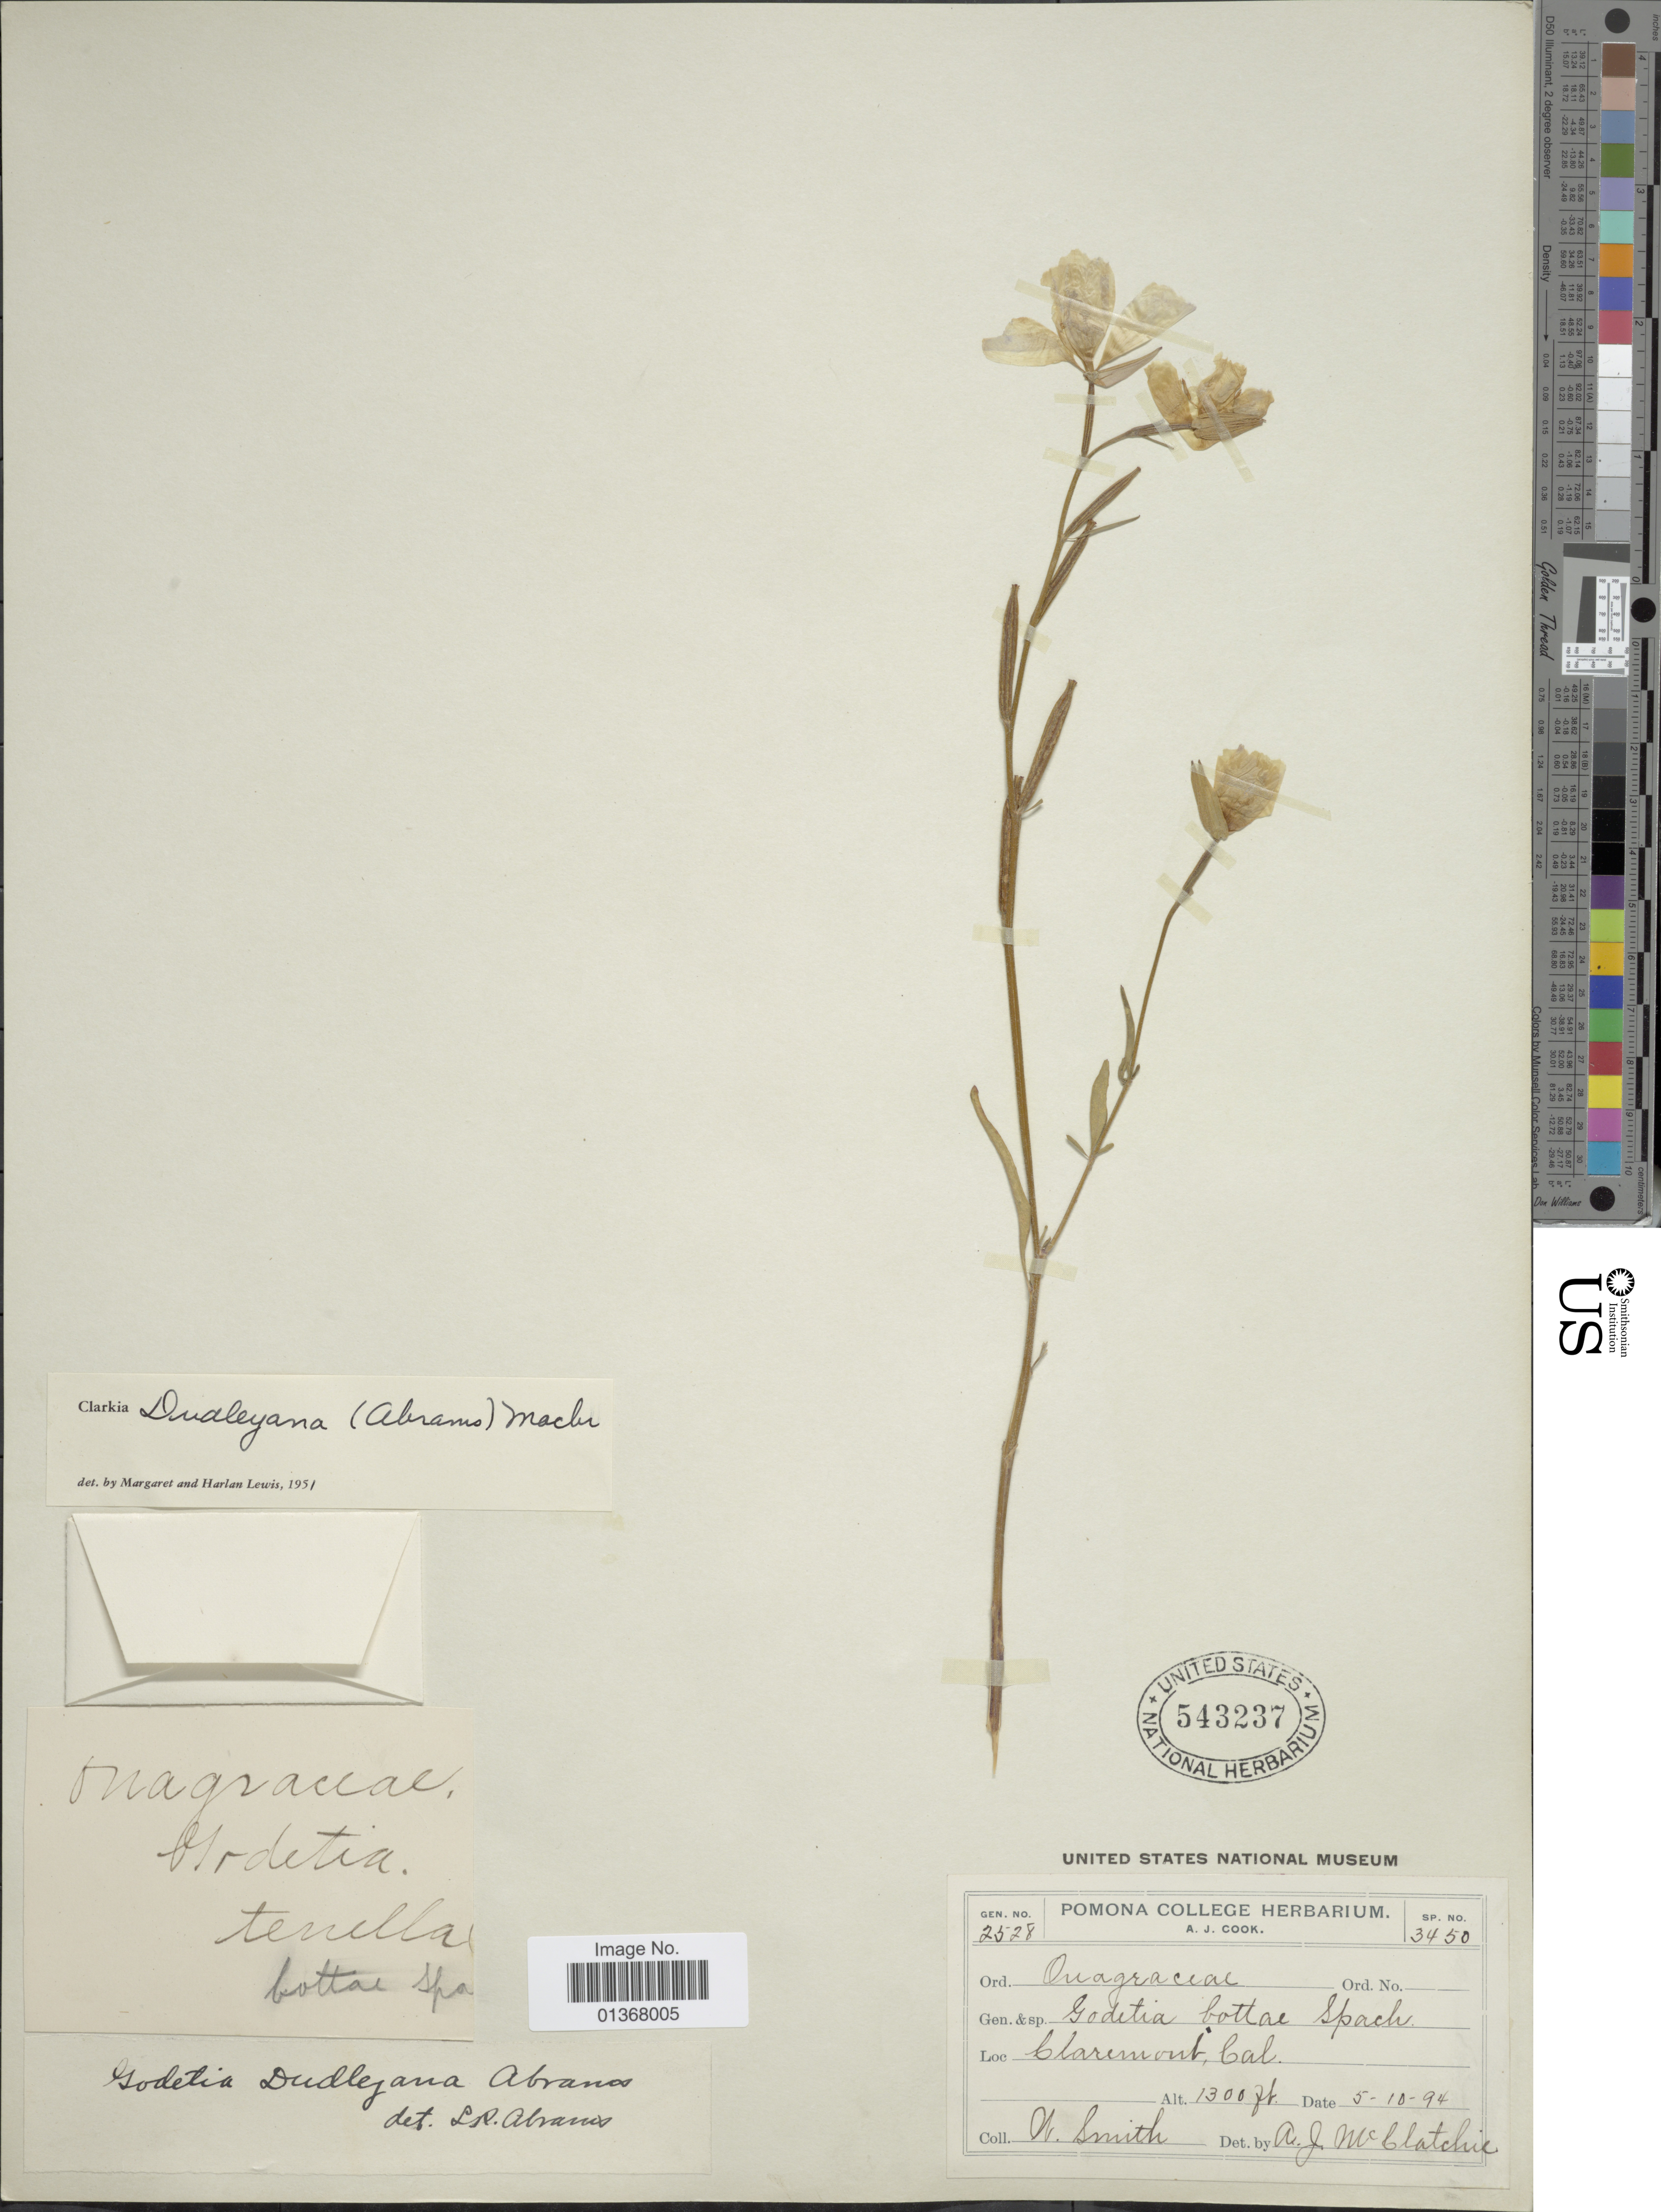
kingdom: Plantae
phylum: Tracheophyta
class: Magnoliopsida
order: Myrtales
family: Onagraceae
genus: Clarkia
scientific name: Clarkia dudleyana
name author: (Abrams) J.F. Macbr.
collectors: H. Smith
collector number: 2528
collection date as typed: Transcribed d/m/y: 5/10/94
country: United States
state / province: California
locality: Claremont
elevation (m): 396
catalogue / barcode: US 543237